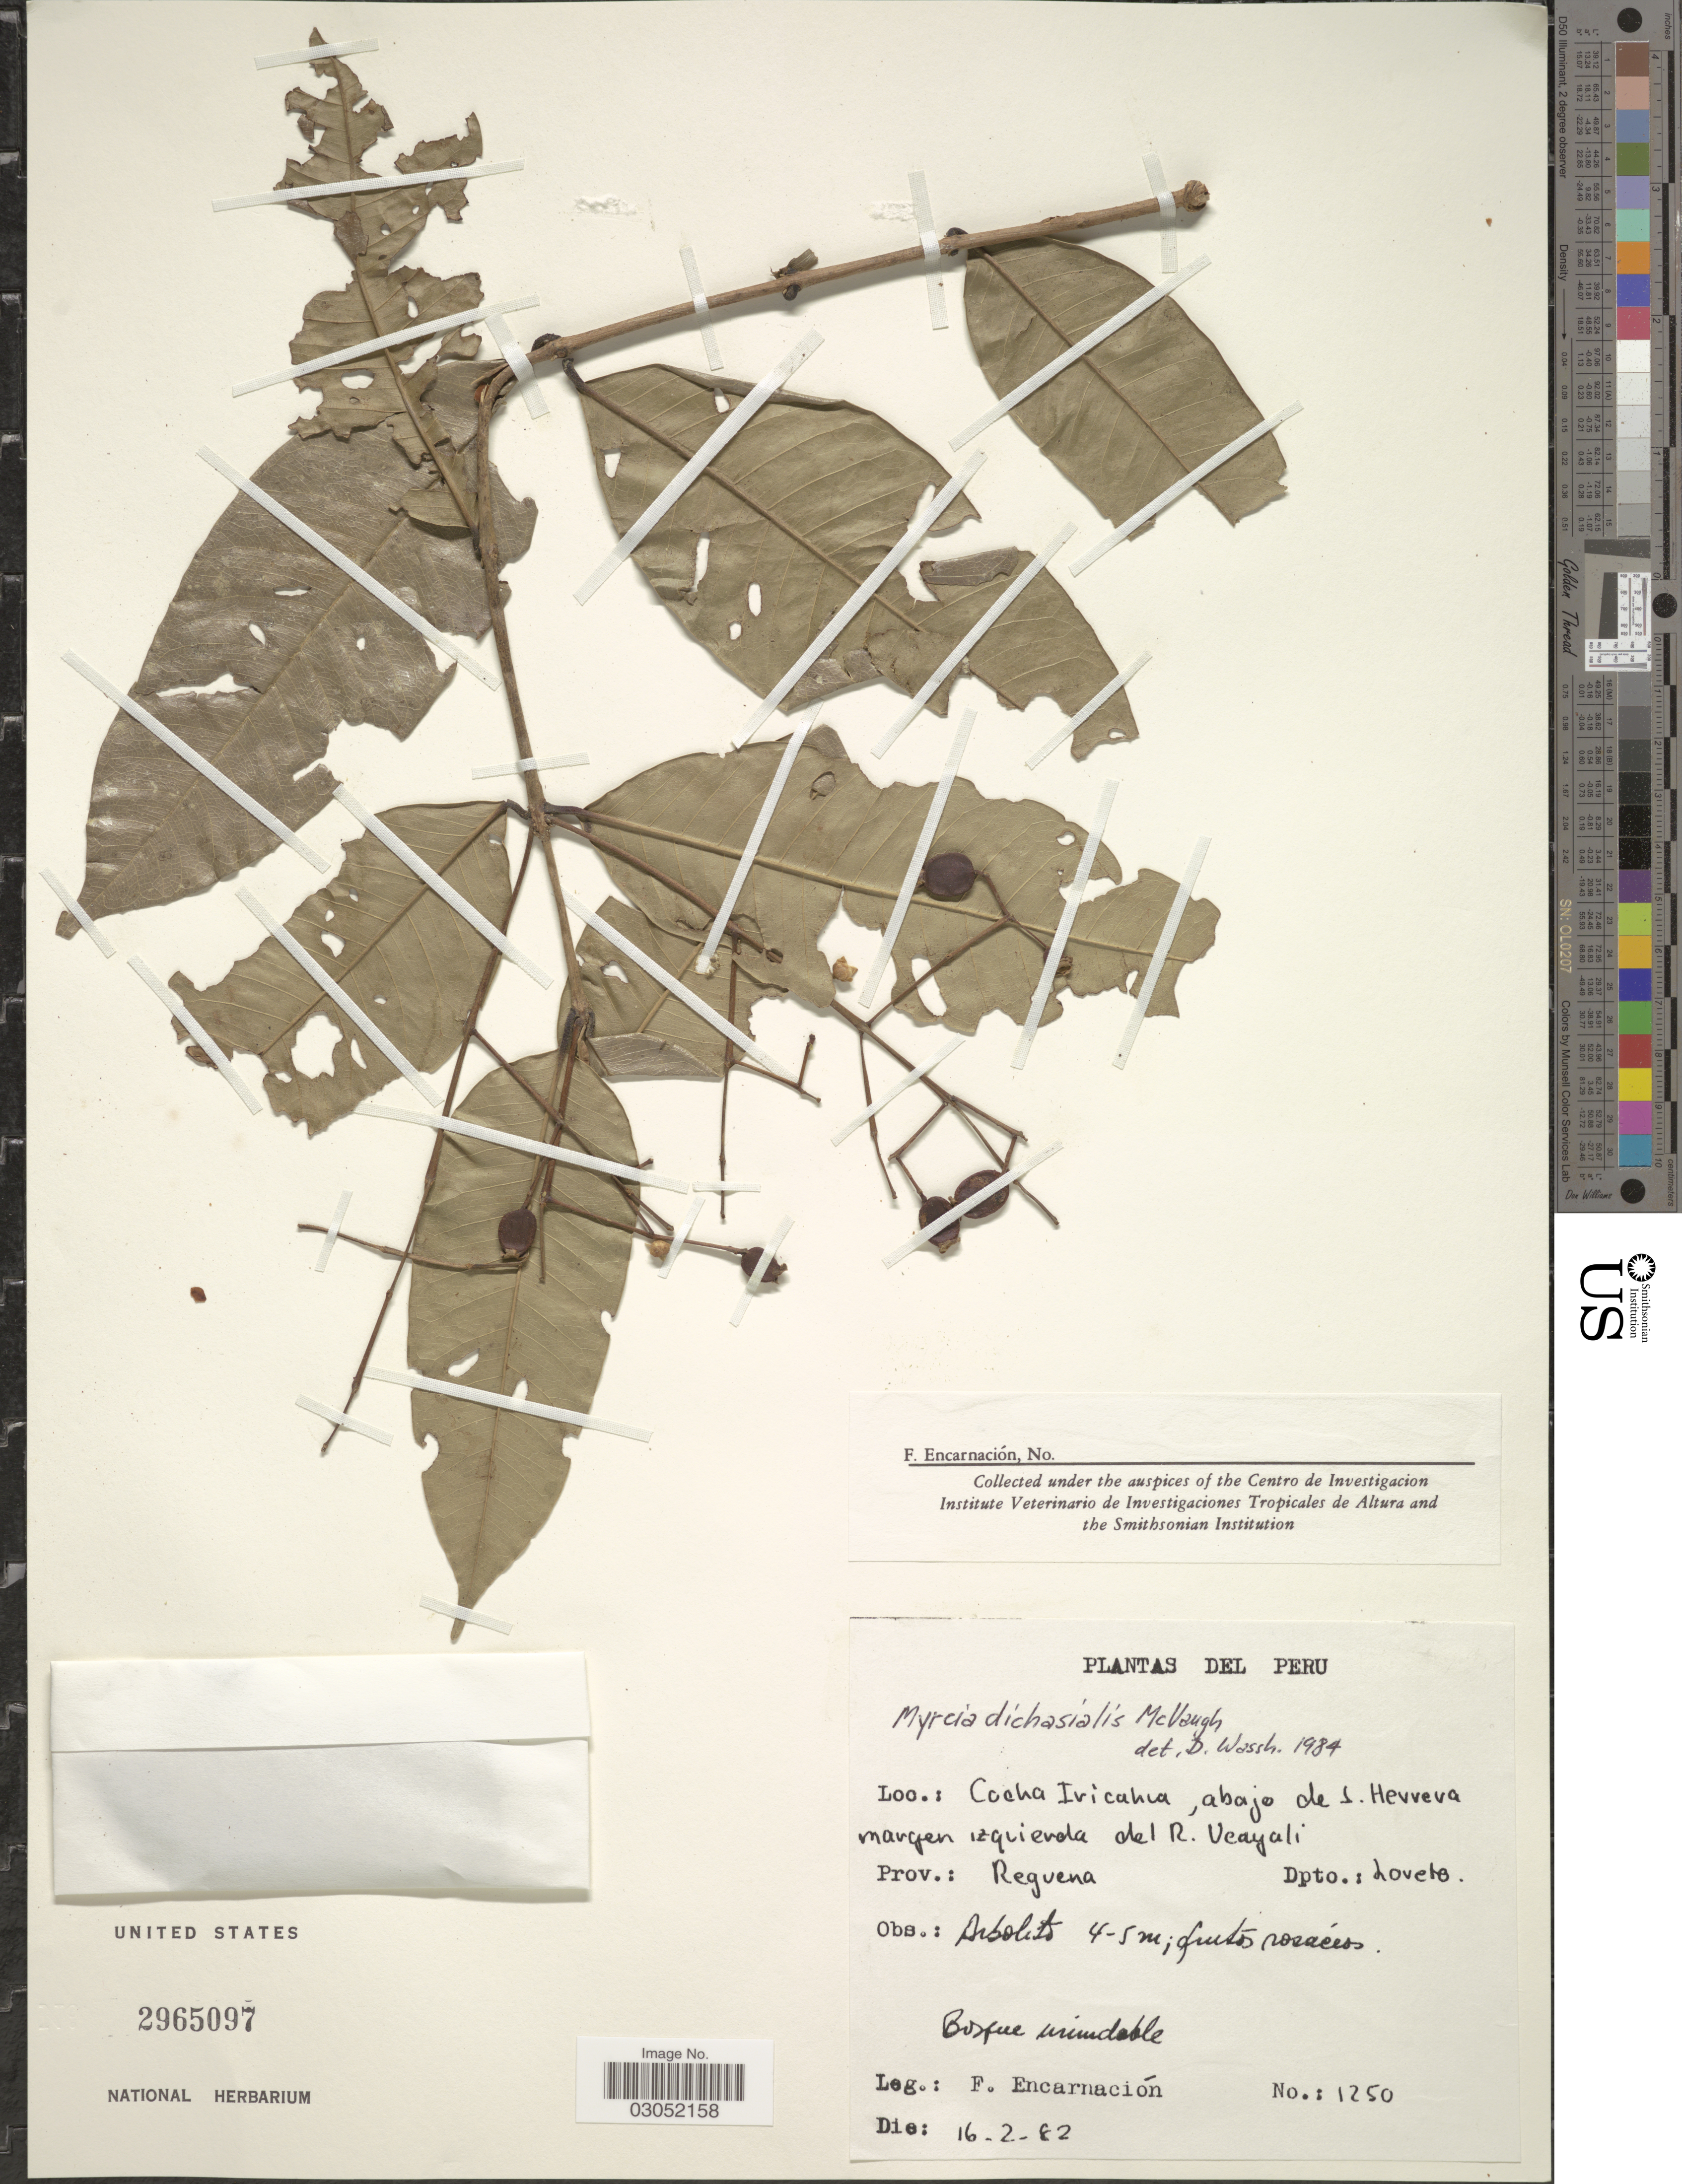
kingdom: Plantae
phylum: Tracheophyta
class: Magnoliopsida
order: Myrtales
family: Myrtaceae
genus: Myrcia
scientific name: Myrcia dichasialis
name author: McVaugh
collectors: F. Encarnación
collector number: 1250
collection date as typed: Transcribed d/m/y: 16/2/82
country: Peru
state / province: Loreto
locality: Cocha Iricahua, abajo de S. Herrera margen izquierda del R. Ucayali. Prov.: Requena. Dpto.: Loreto.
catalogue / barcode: US 2965097